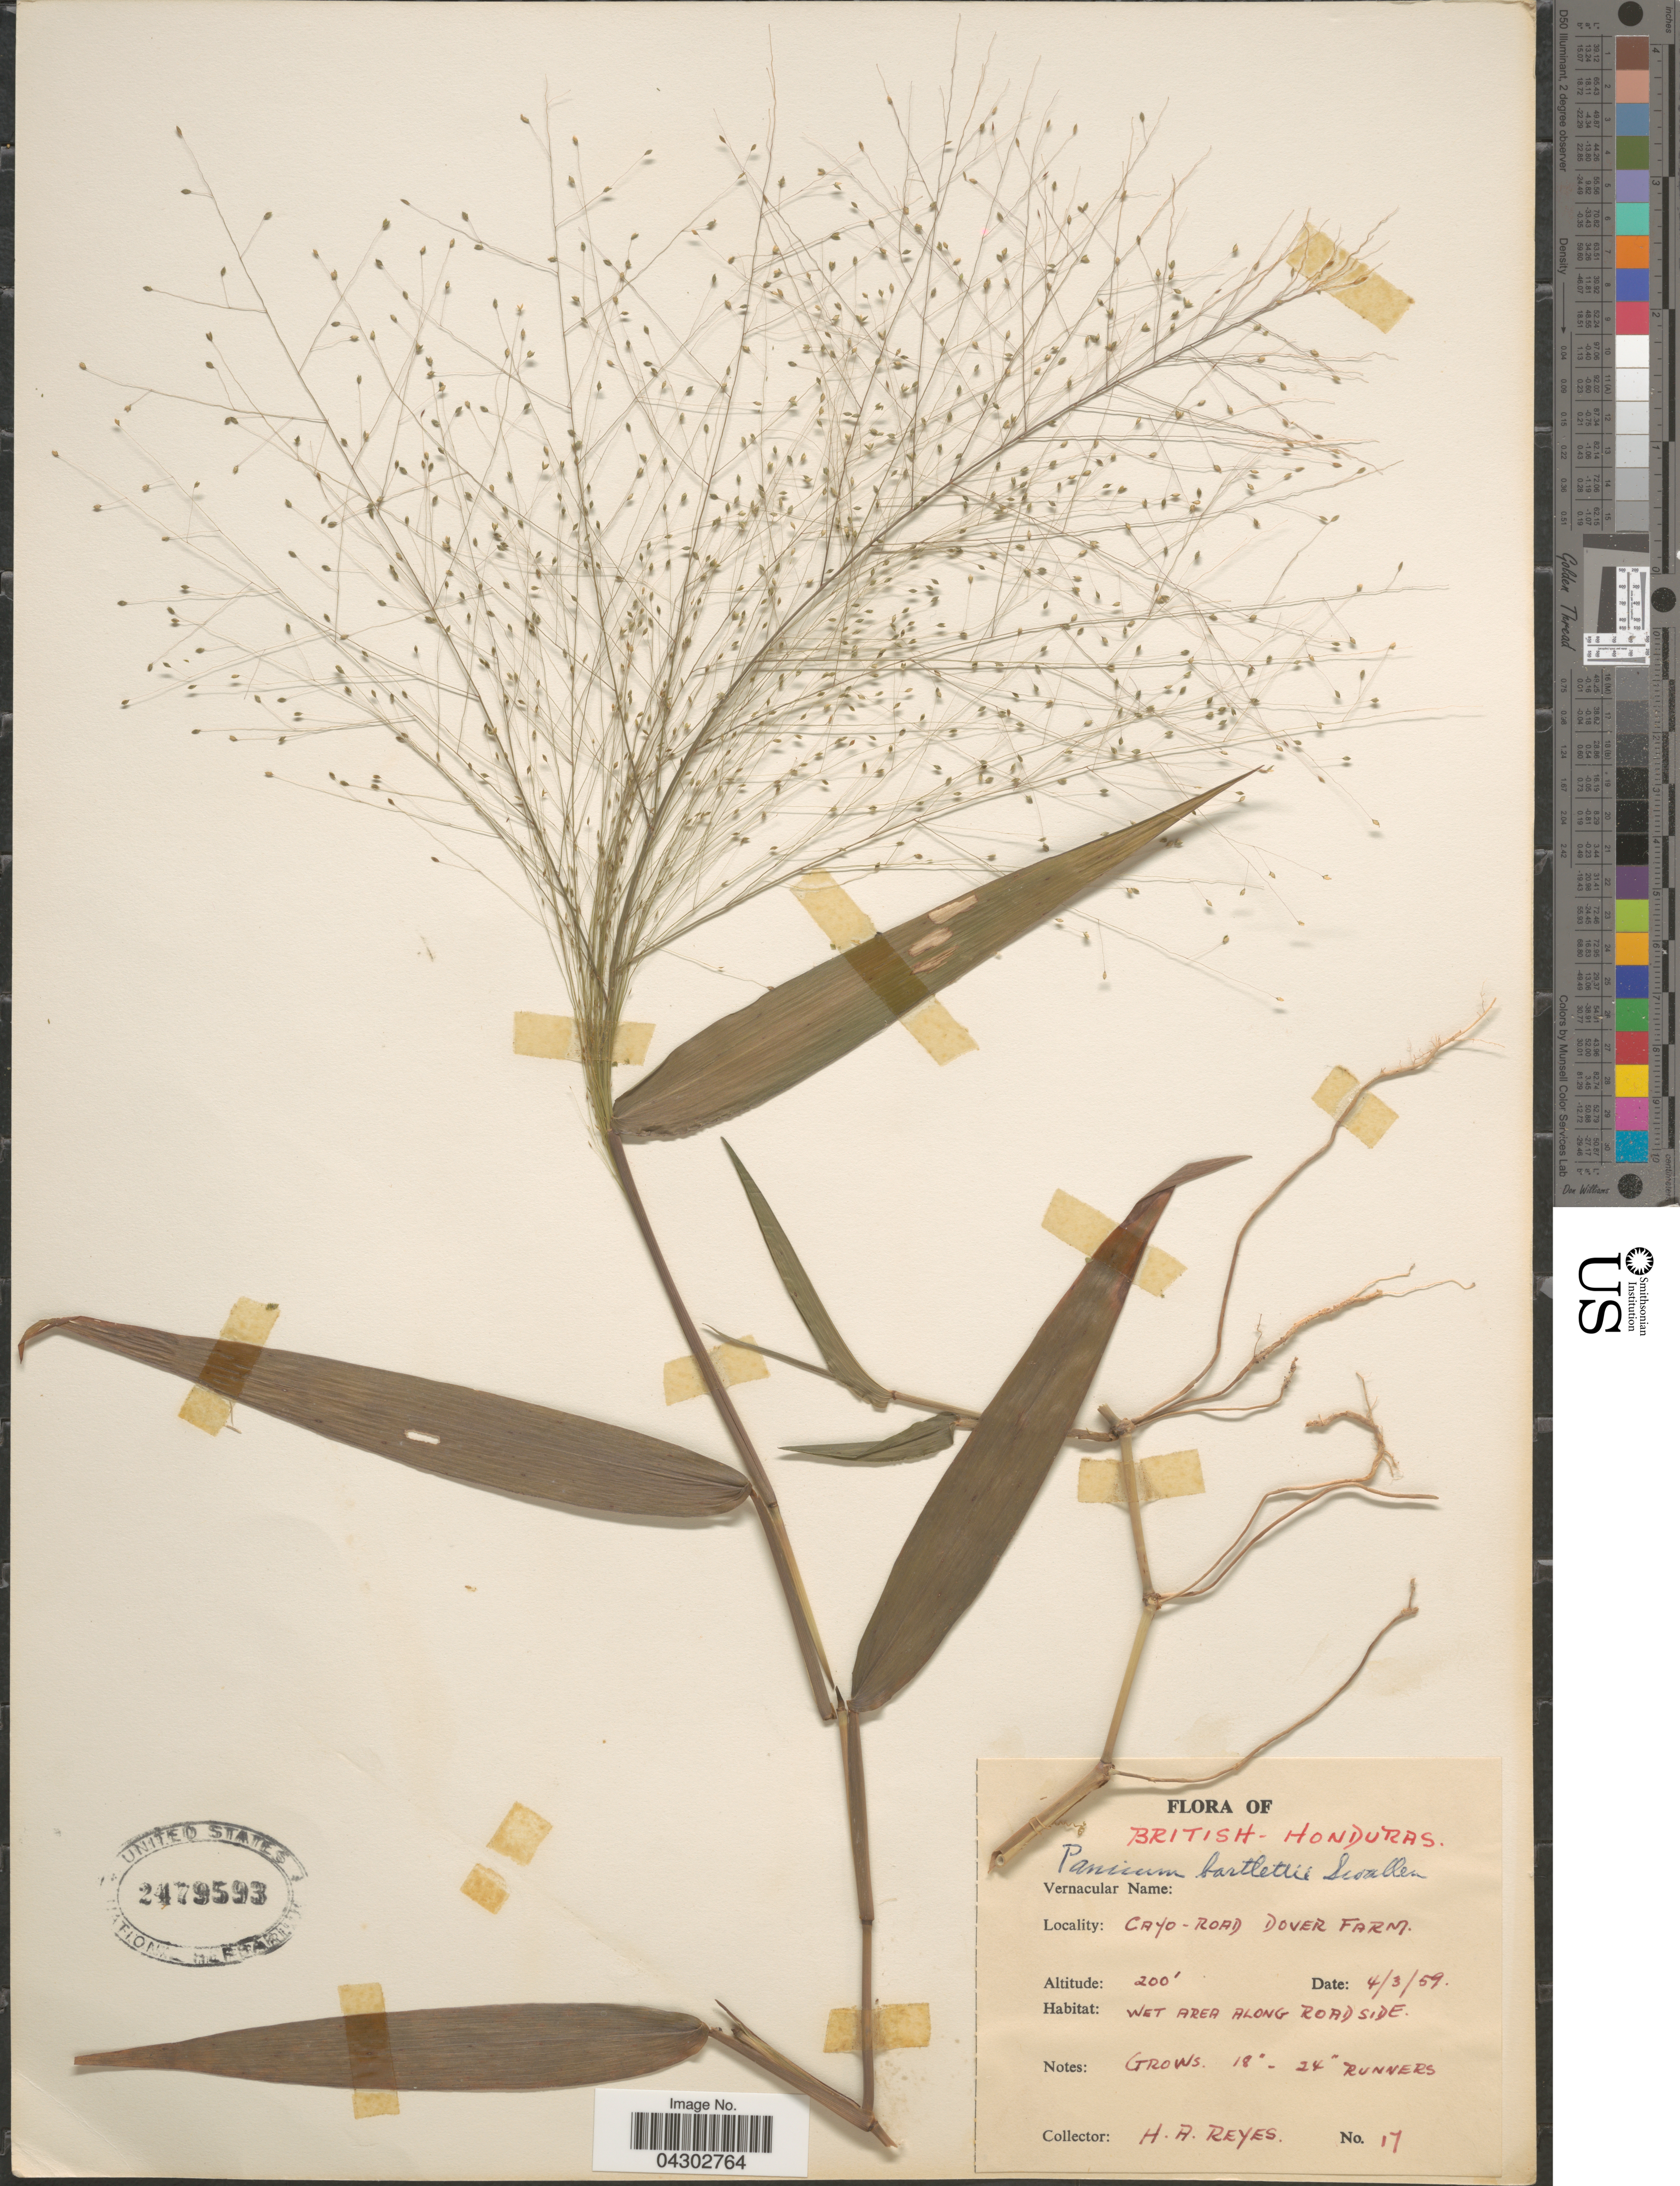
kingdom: Plantae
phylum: Tracheophyta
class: Liliopsida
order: Poales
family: Poaceae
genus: Panicum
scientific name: Panicum bartlettii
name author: Swallen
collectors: H. Reyes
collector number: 17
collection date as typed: Transcribed d/m/y: 4/3/59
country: Belize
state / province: Cayo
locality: British Honduras. Cayo-road Dover Farm.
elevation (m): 61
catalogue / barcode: US 2479593